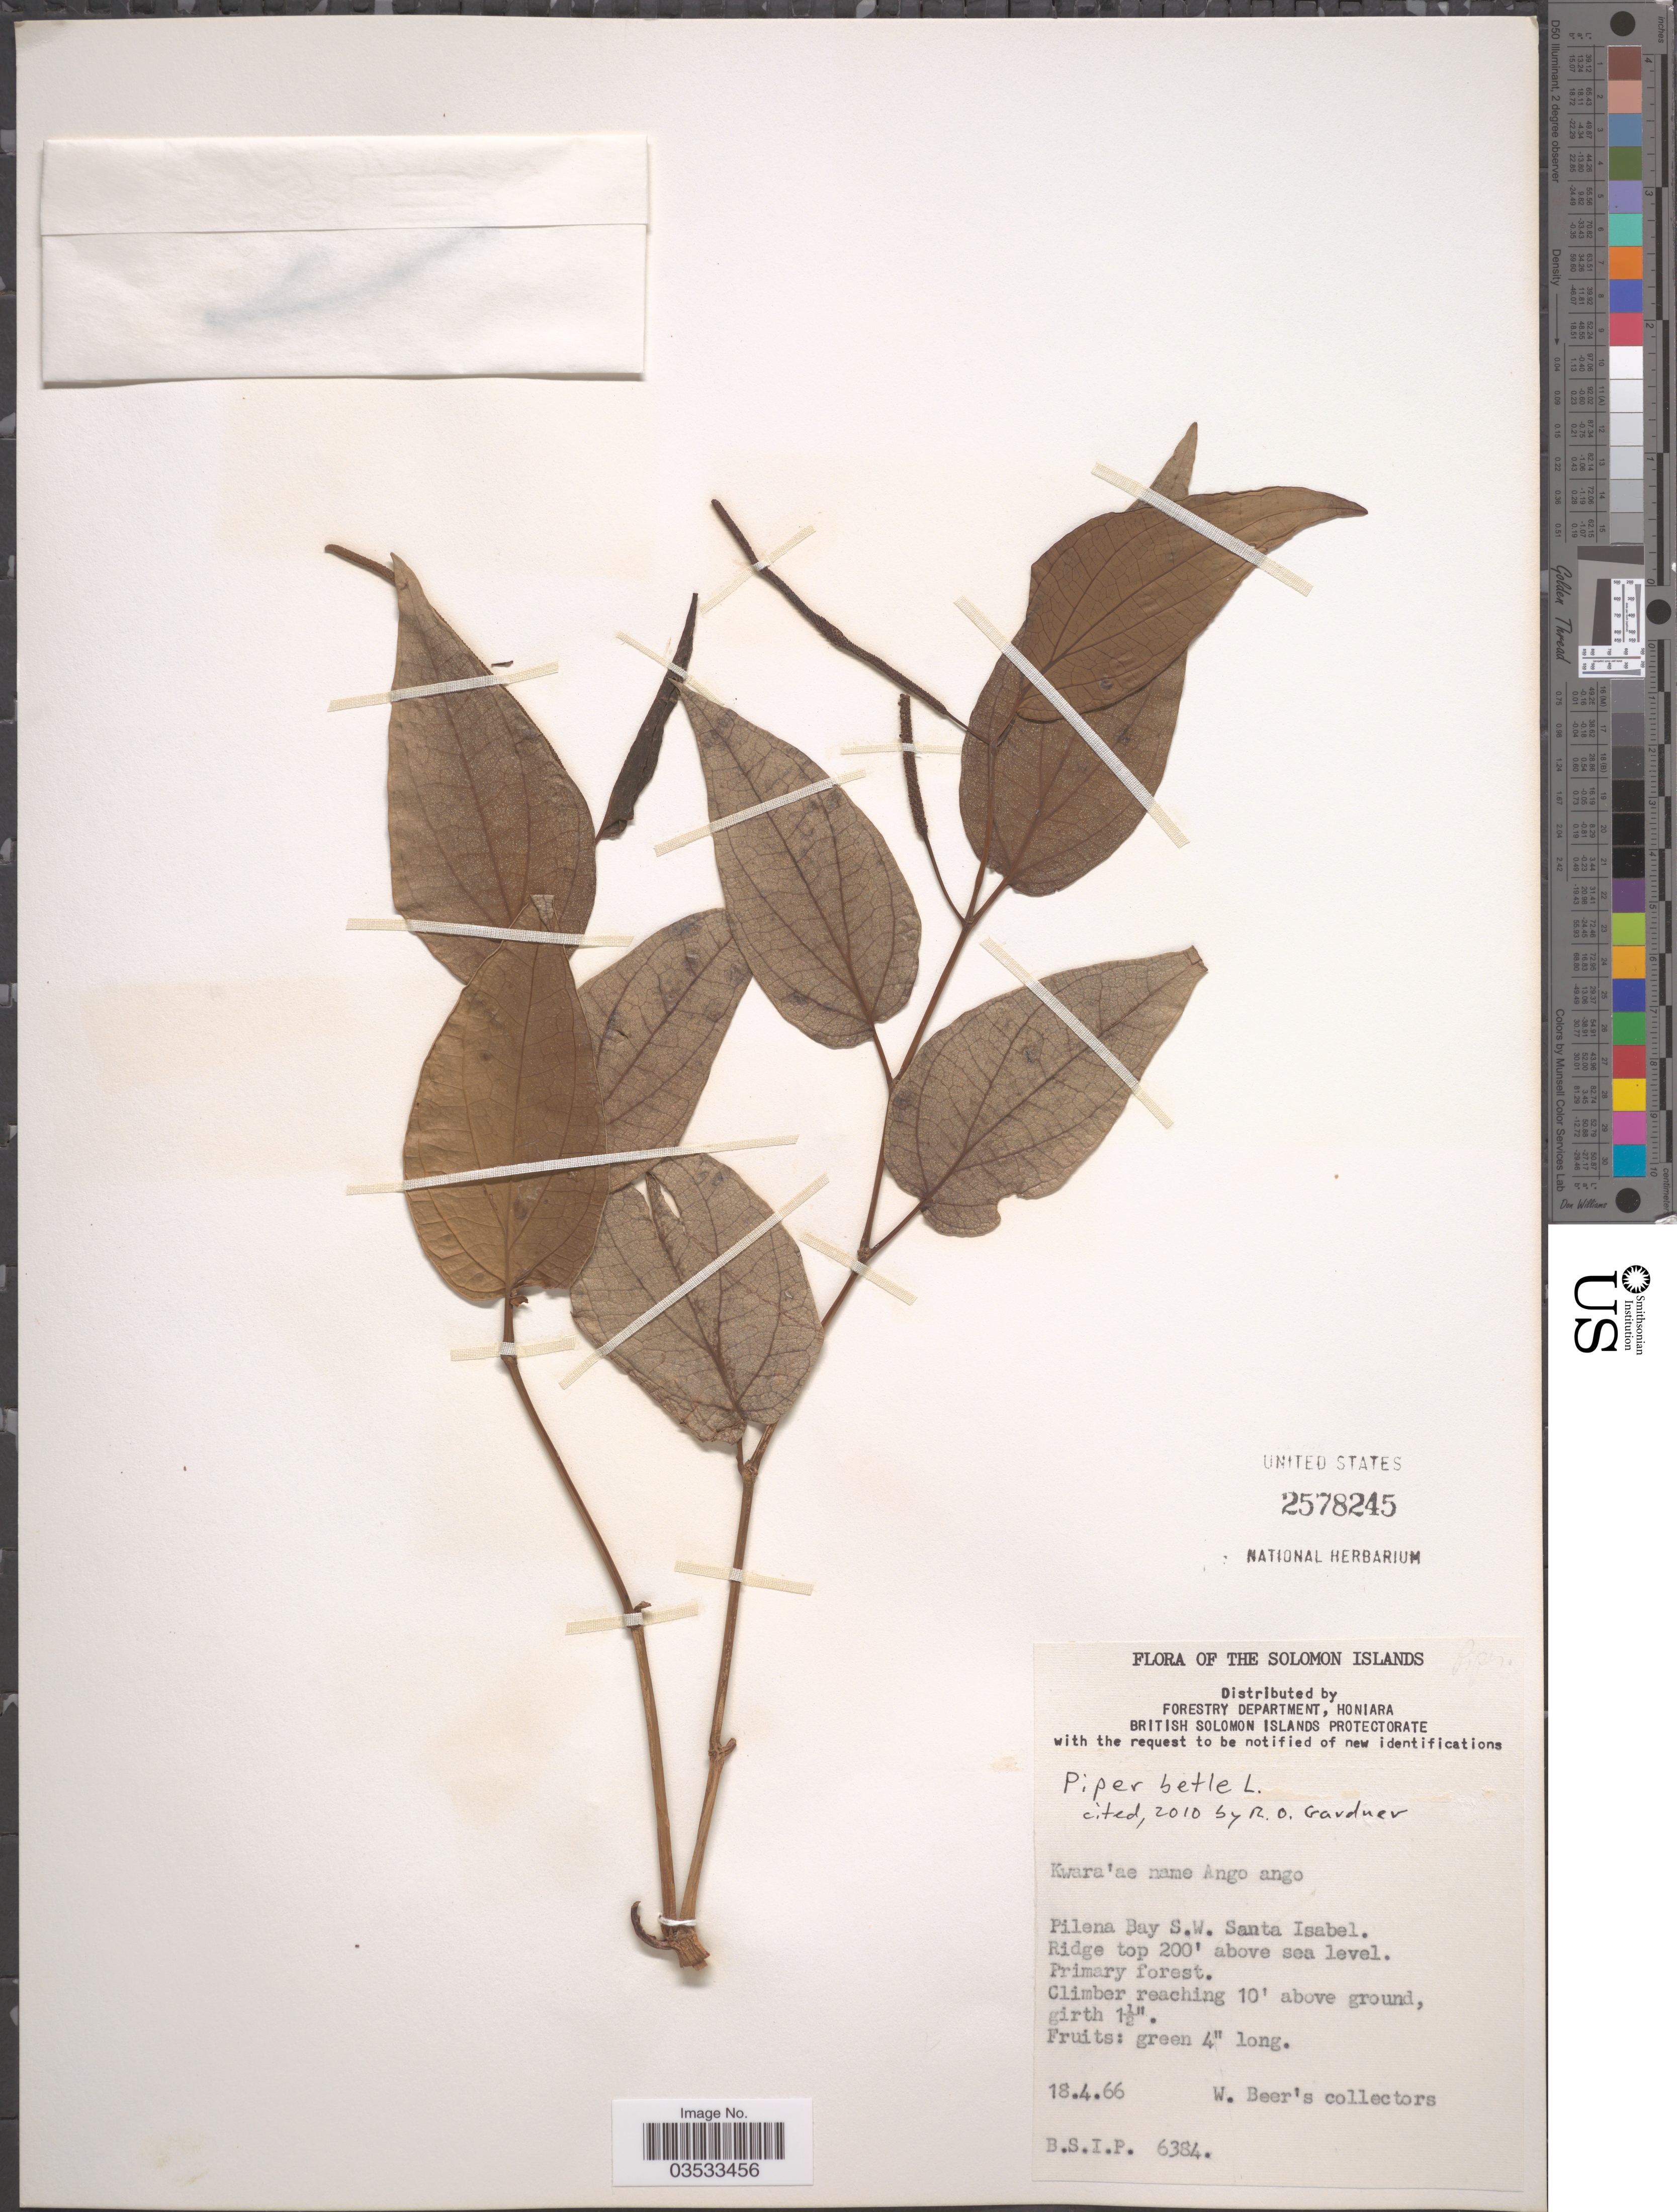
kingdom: Plantae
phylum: Tracheophyta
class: Magnoliopsida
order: Piperales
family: Piperaceae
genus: Piper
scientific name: Piper betle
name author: L.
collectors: W. Beer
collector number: BSIP6384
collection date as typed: Transcribed d/m/y: 18/4/66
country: Solomon Islands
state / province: Solomon Islands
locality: Pilena Bay S.W. Santa Isabel.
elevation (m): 61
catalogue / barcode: US 2578245